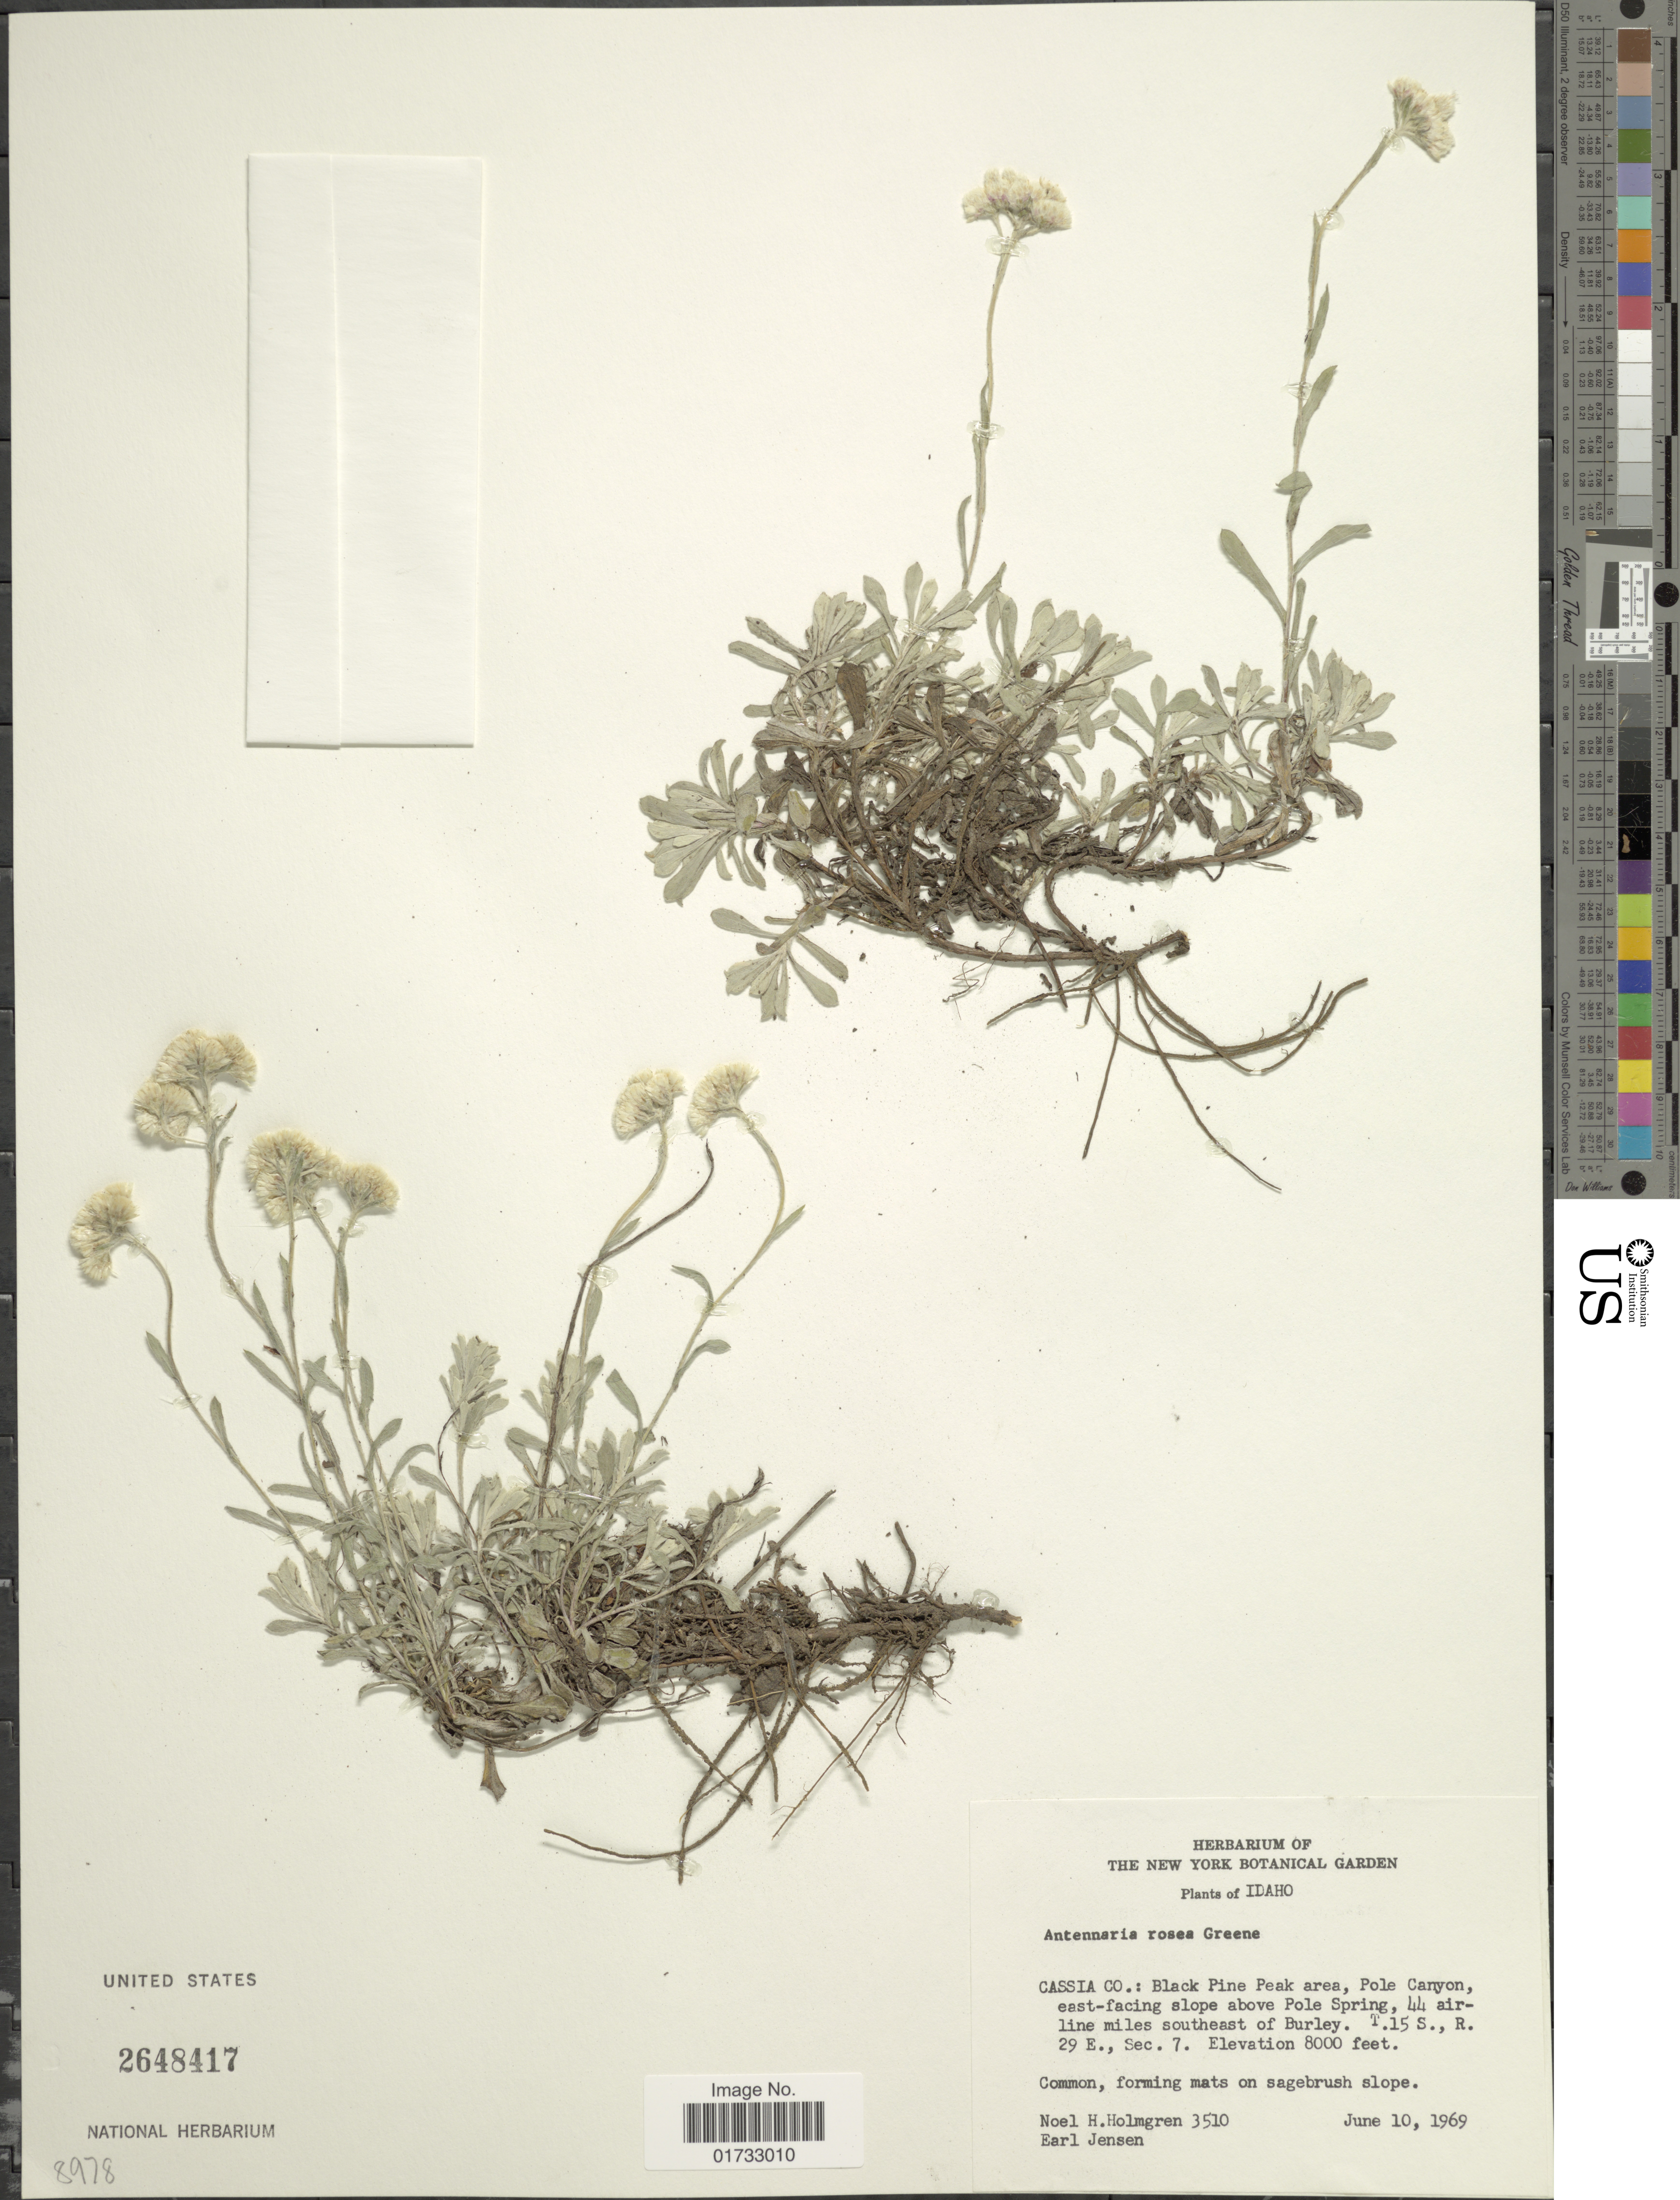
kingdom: Plantae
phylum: Tracheophyta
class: Magnoliopsida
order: Asterales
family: Asteraceae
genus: Antennaria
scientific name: Antennaria rosea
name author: Greene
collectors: N. H. Holmgren & E. Jensen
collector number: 3510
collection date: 1969-06-10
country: United States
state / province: Idaho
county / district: Cassia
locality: Black Pine Peak area, Pole Canyon, east- facing slope above Pole Spring, 44 air-line miles southeast of Burley, T.15S., R. 29 E., Sec. 7.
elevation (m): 2438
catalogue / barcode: US 2648417